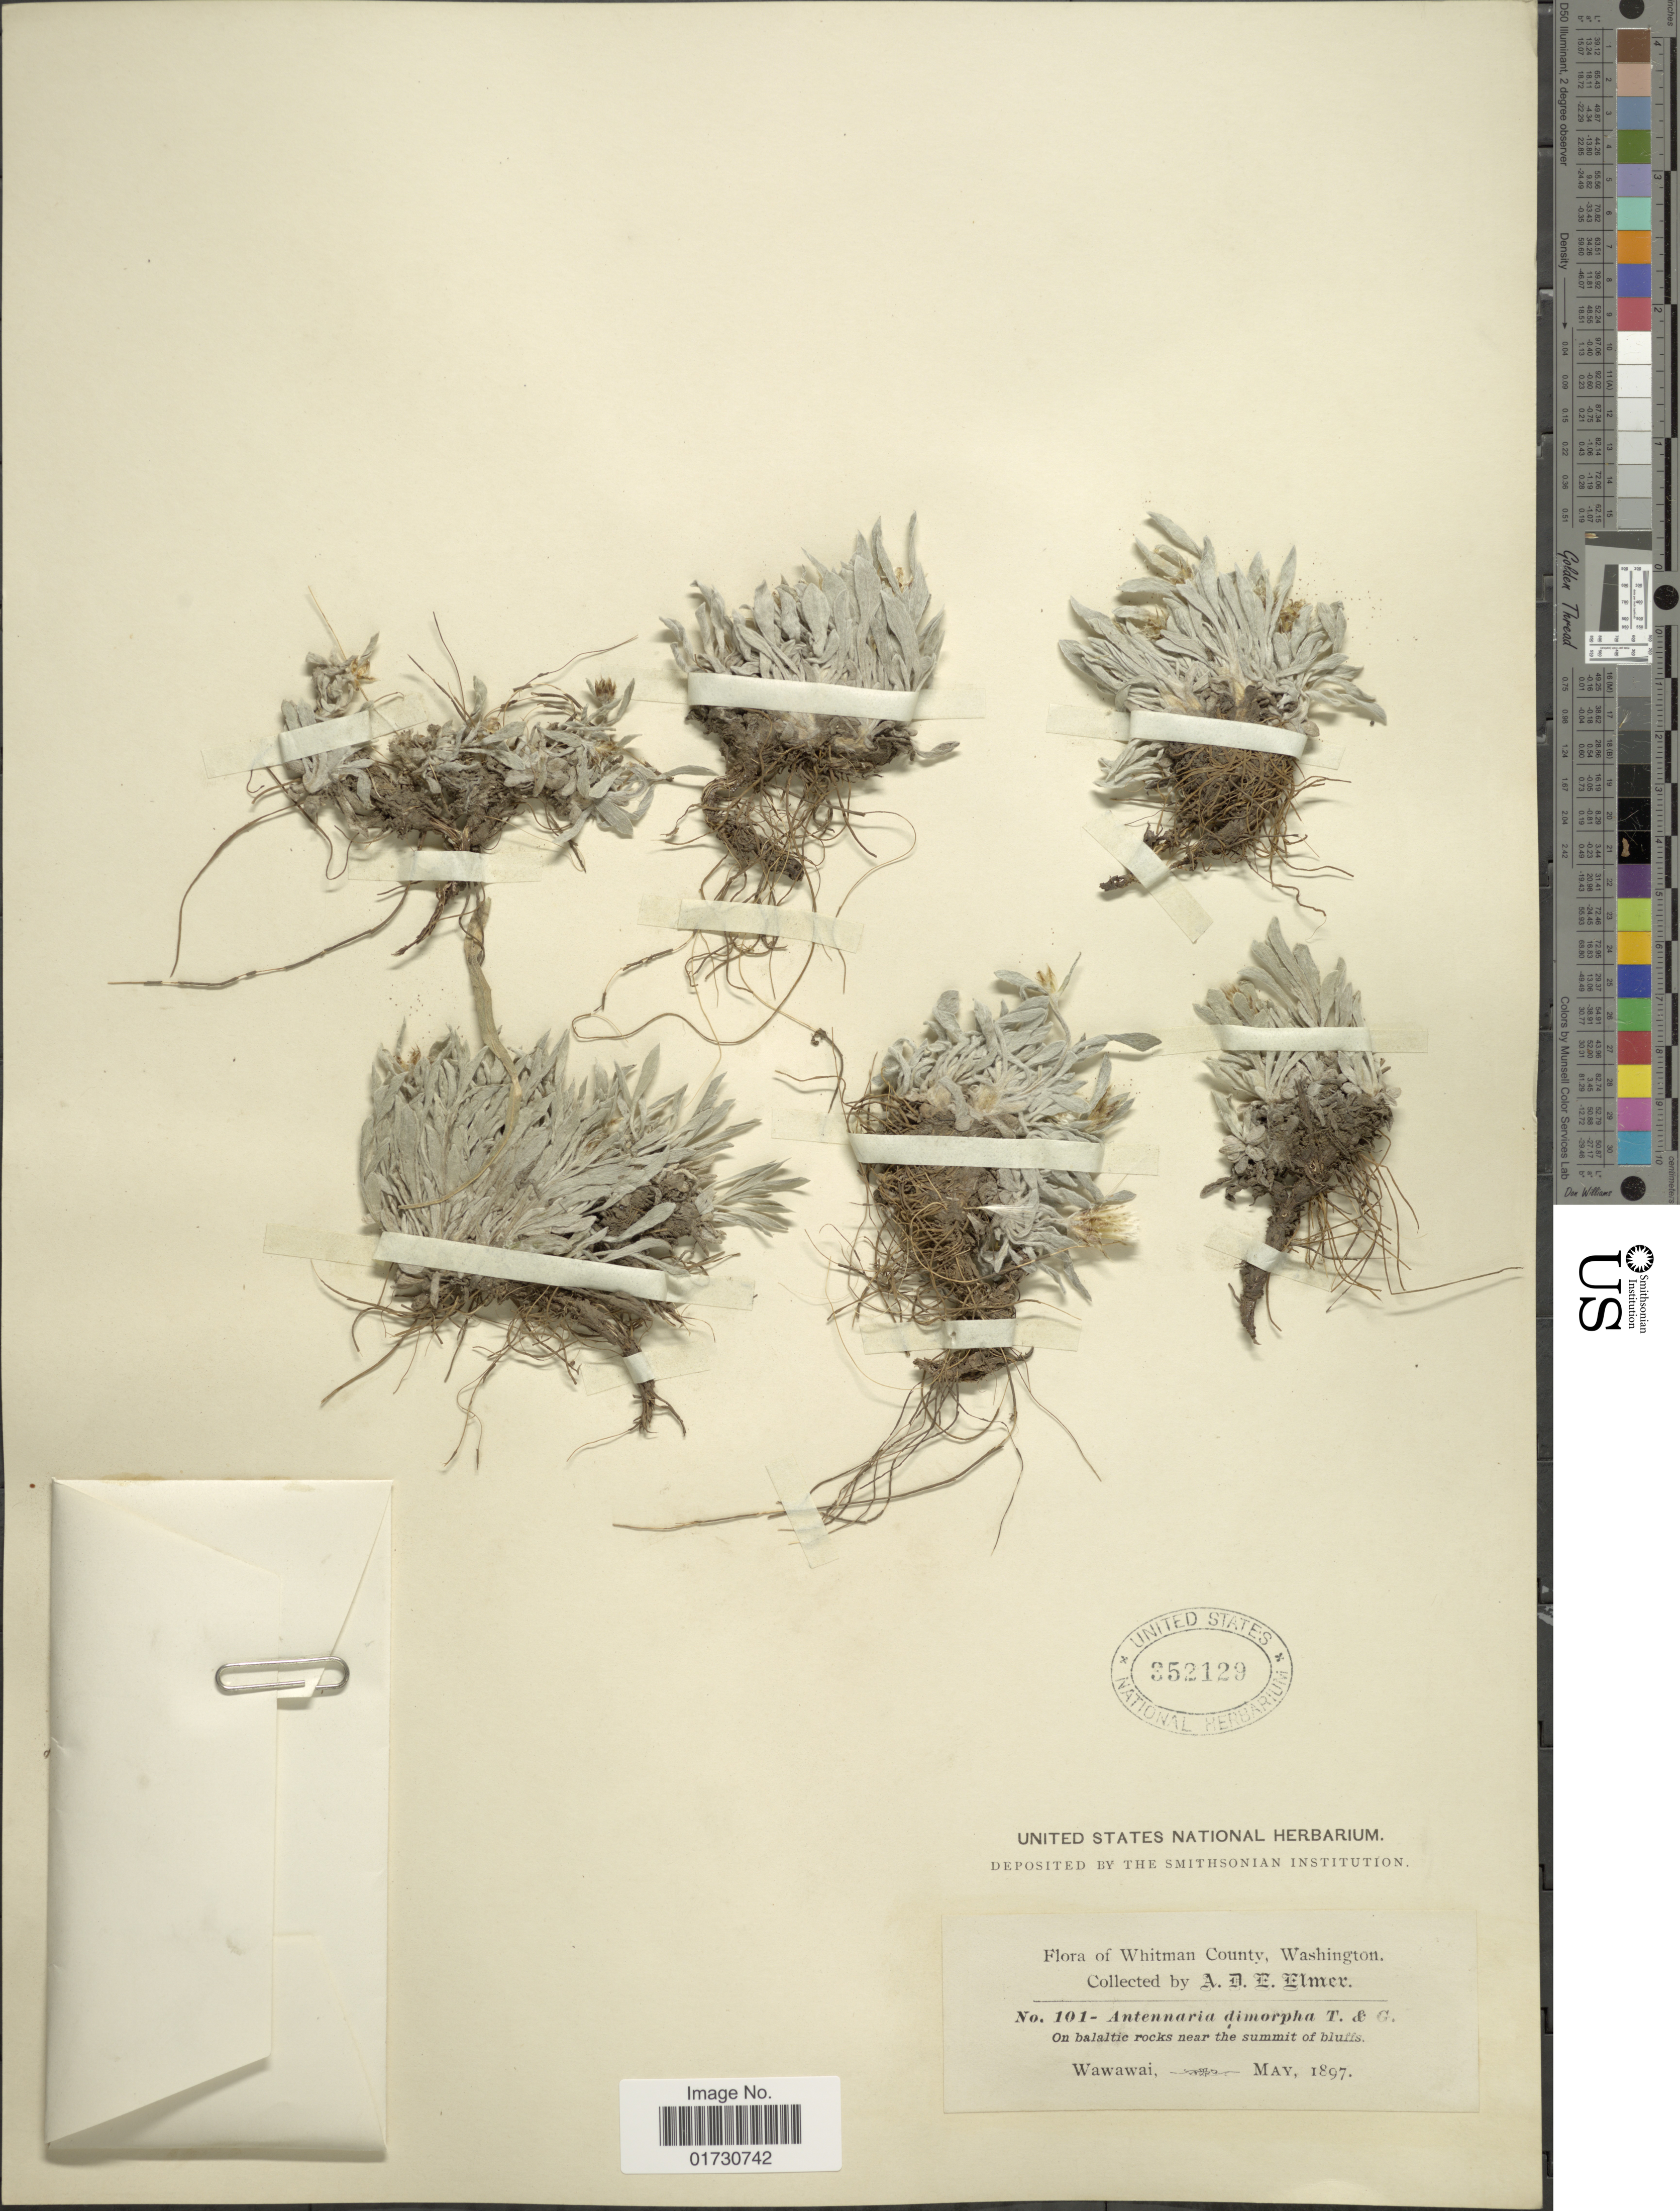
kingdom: Plantae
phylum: Tracheophyta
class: Magnoliopsida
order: Asterales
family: Asteraceae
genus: Antennaria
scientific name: Antennaria dimorpha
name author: (Nutt.) Torr. & A. Gray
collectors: A. D. E. Elmer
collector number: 101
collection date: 1897-05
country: United States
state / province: Washington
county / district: Whitman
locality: Whitman County, On balatic rocks near the summit of bluffs, Wawawai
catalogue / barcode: US 352129